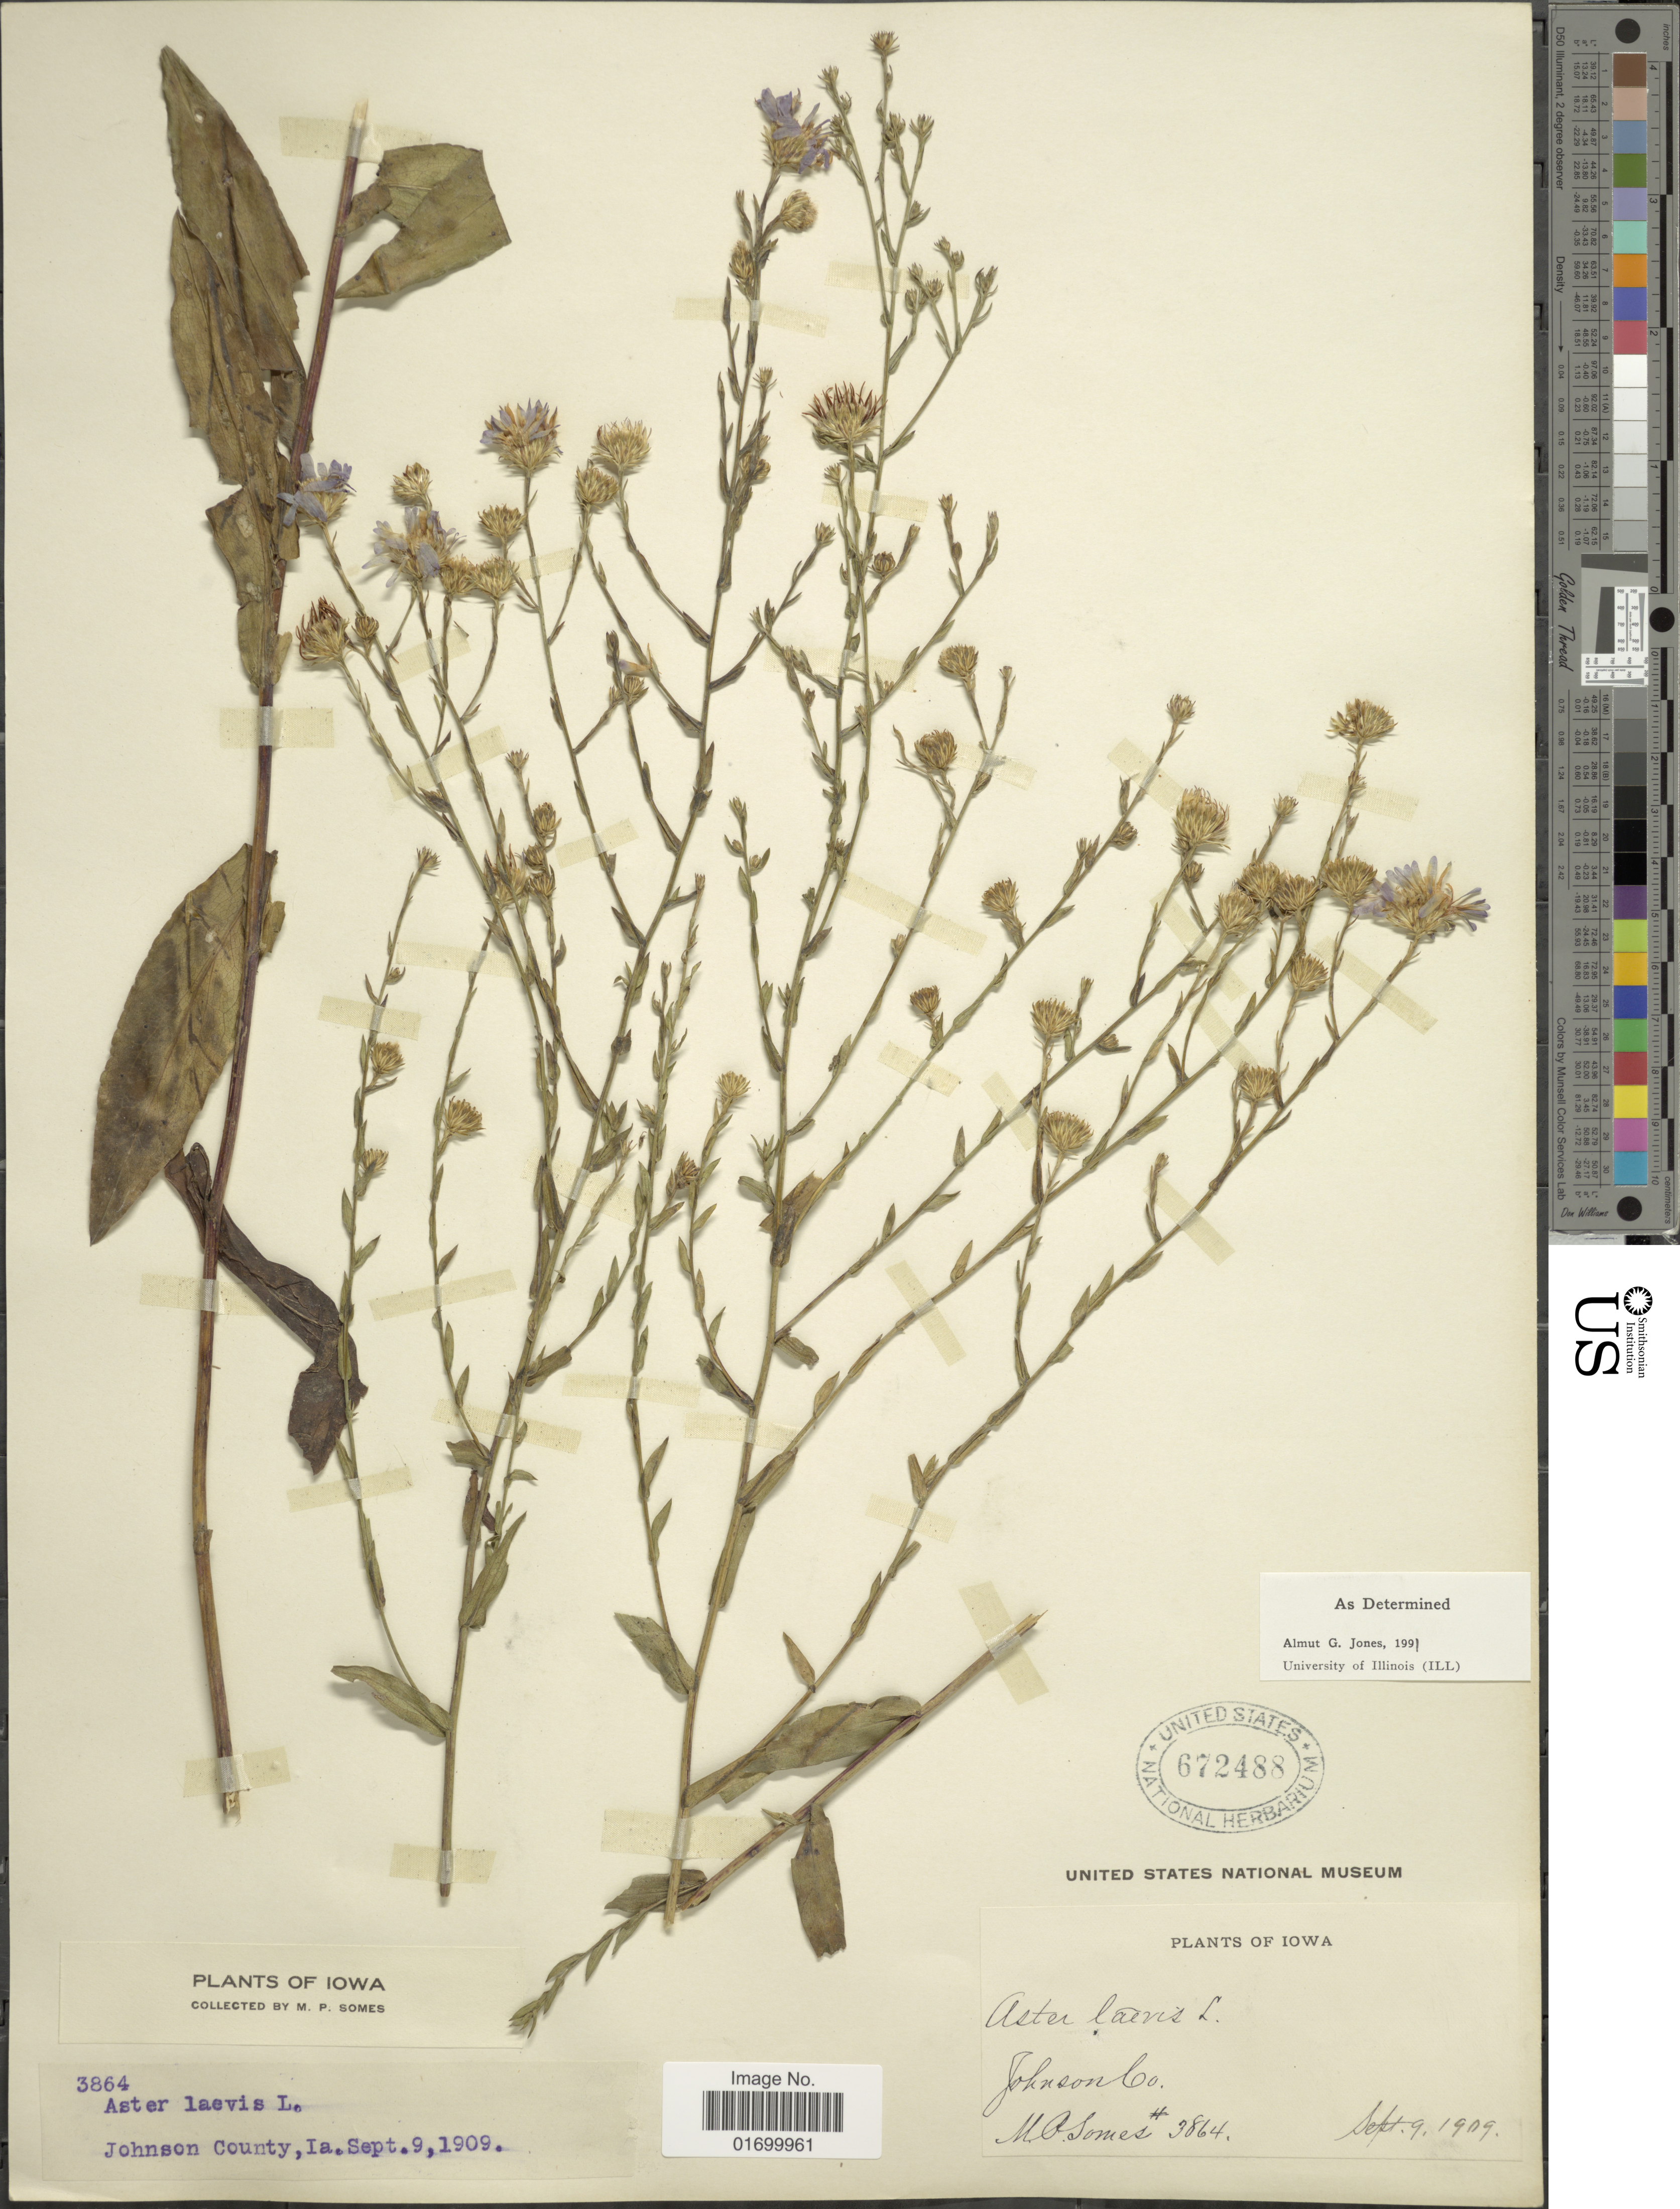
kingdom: Plantae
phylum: Tracheophyta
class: Magnoliopsida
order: Asterales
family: Asteraceae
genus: Symphyotrichum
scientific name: Symphyotrichum laeve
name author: (L.) Á. Löve & D. Löve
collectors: M. Somes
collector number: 3864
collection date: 1909-09-09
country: United States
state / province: Iowa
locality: Johnson County, Ia.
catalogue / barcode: US 672488